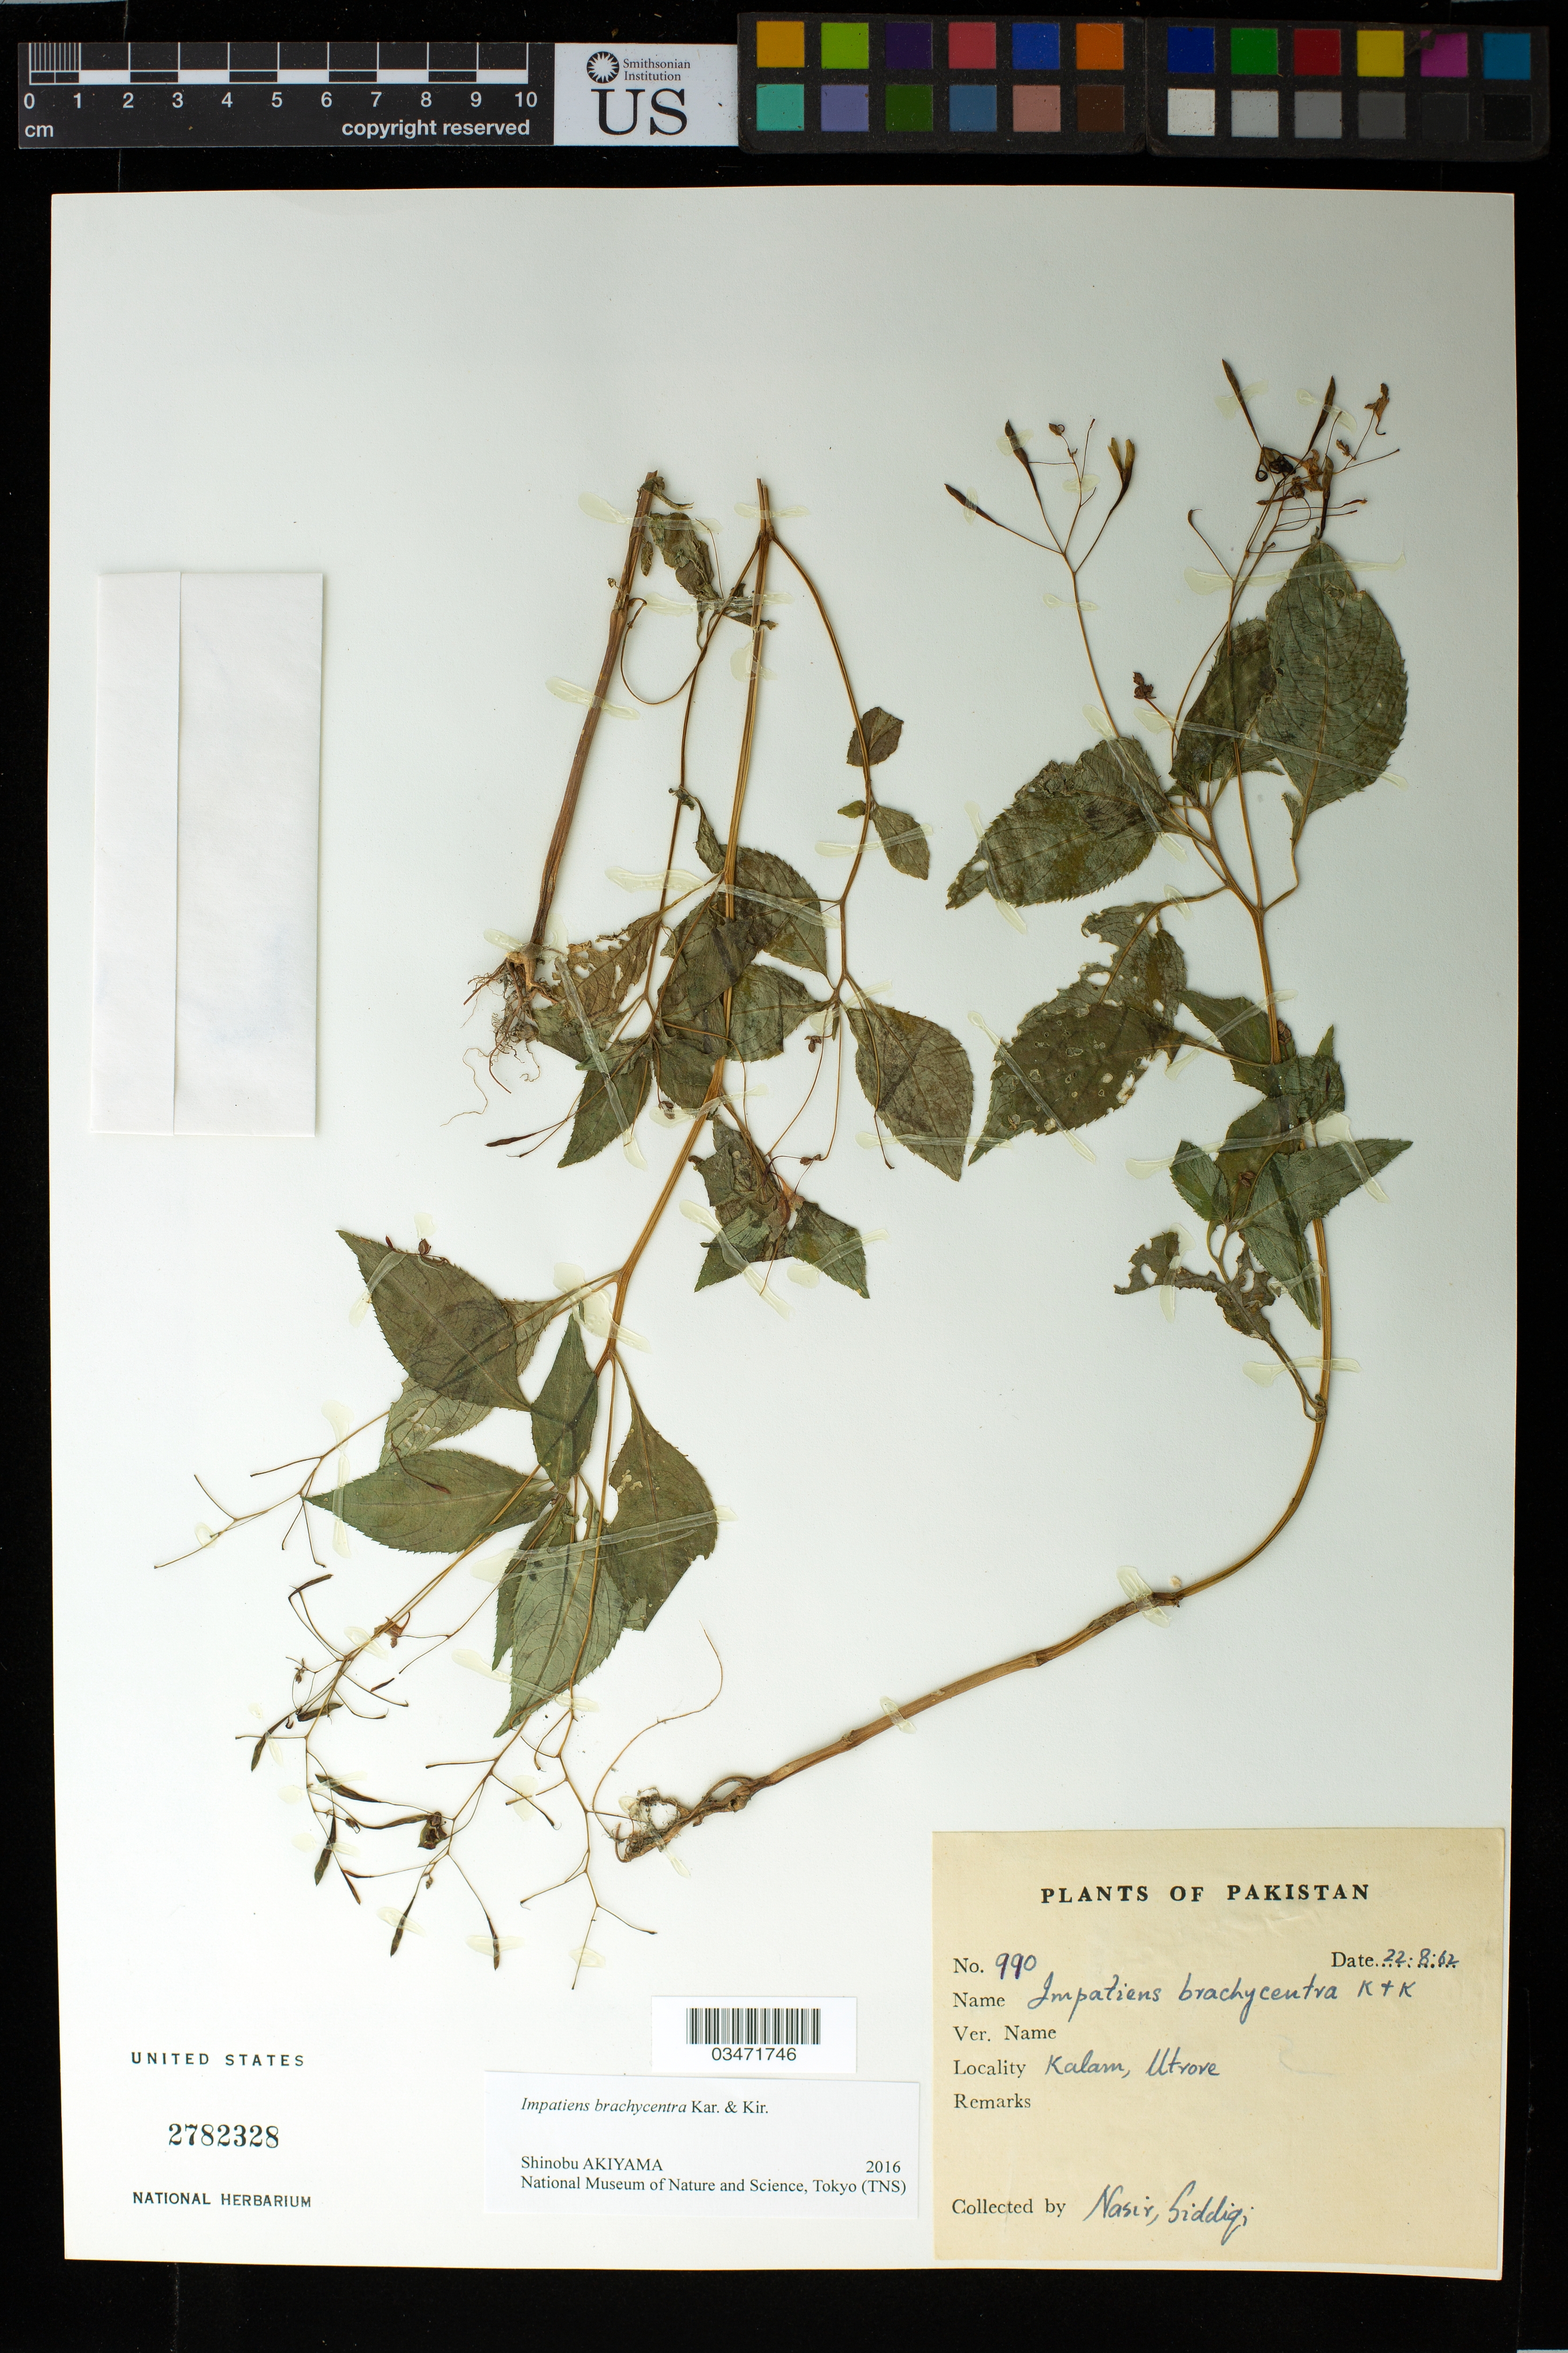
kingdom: Plantae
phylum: Tracheophyta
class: Magnoliopsida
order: Ericales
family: Balsaminaceae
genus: Impatiens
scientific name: Impatiens brachycentra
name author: Kar. & Kir.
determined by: Akiyama, Shinobu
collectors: Y. Nasir & Collector illegible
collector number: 990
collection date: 1962-08-22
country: Pakistan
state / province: Khyber Pakhtunkhwa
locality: Kalam, Utrove [?]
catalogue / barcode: US 2782328